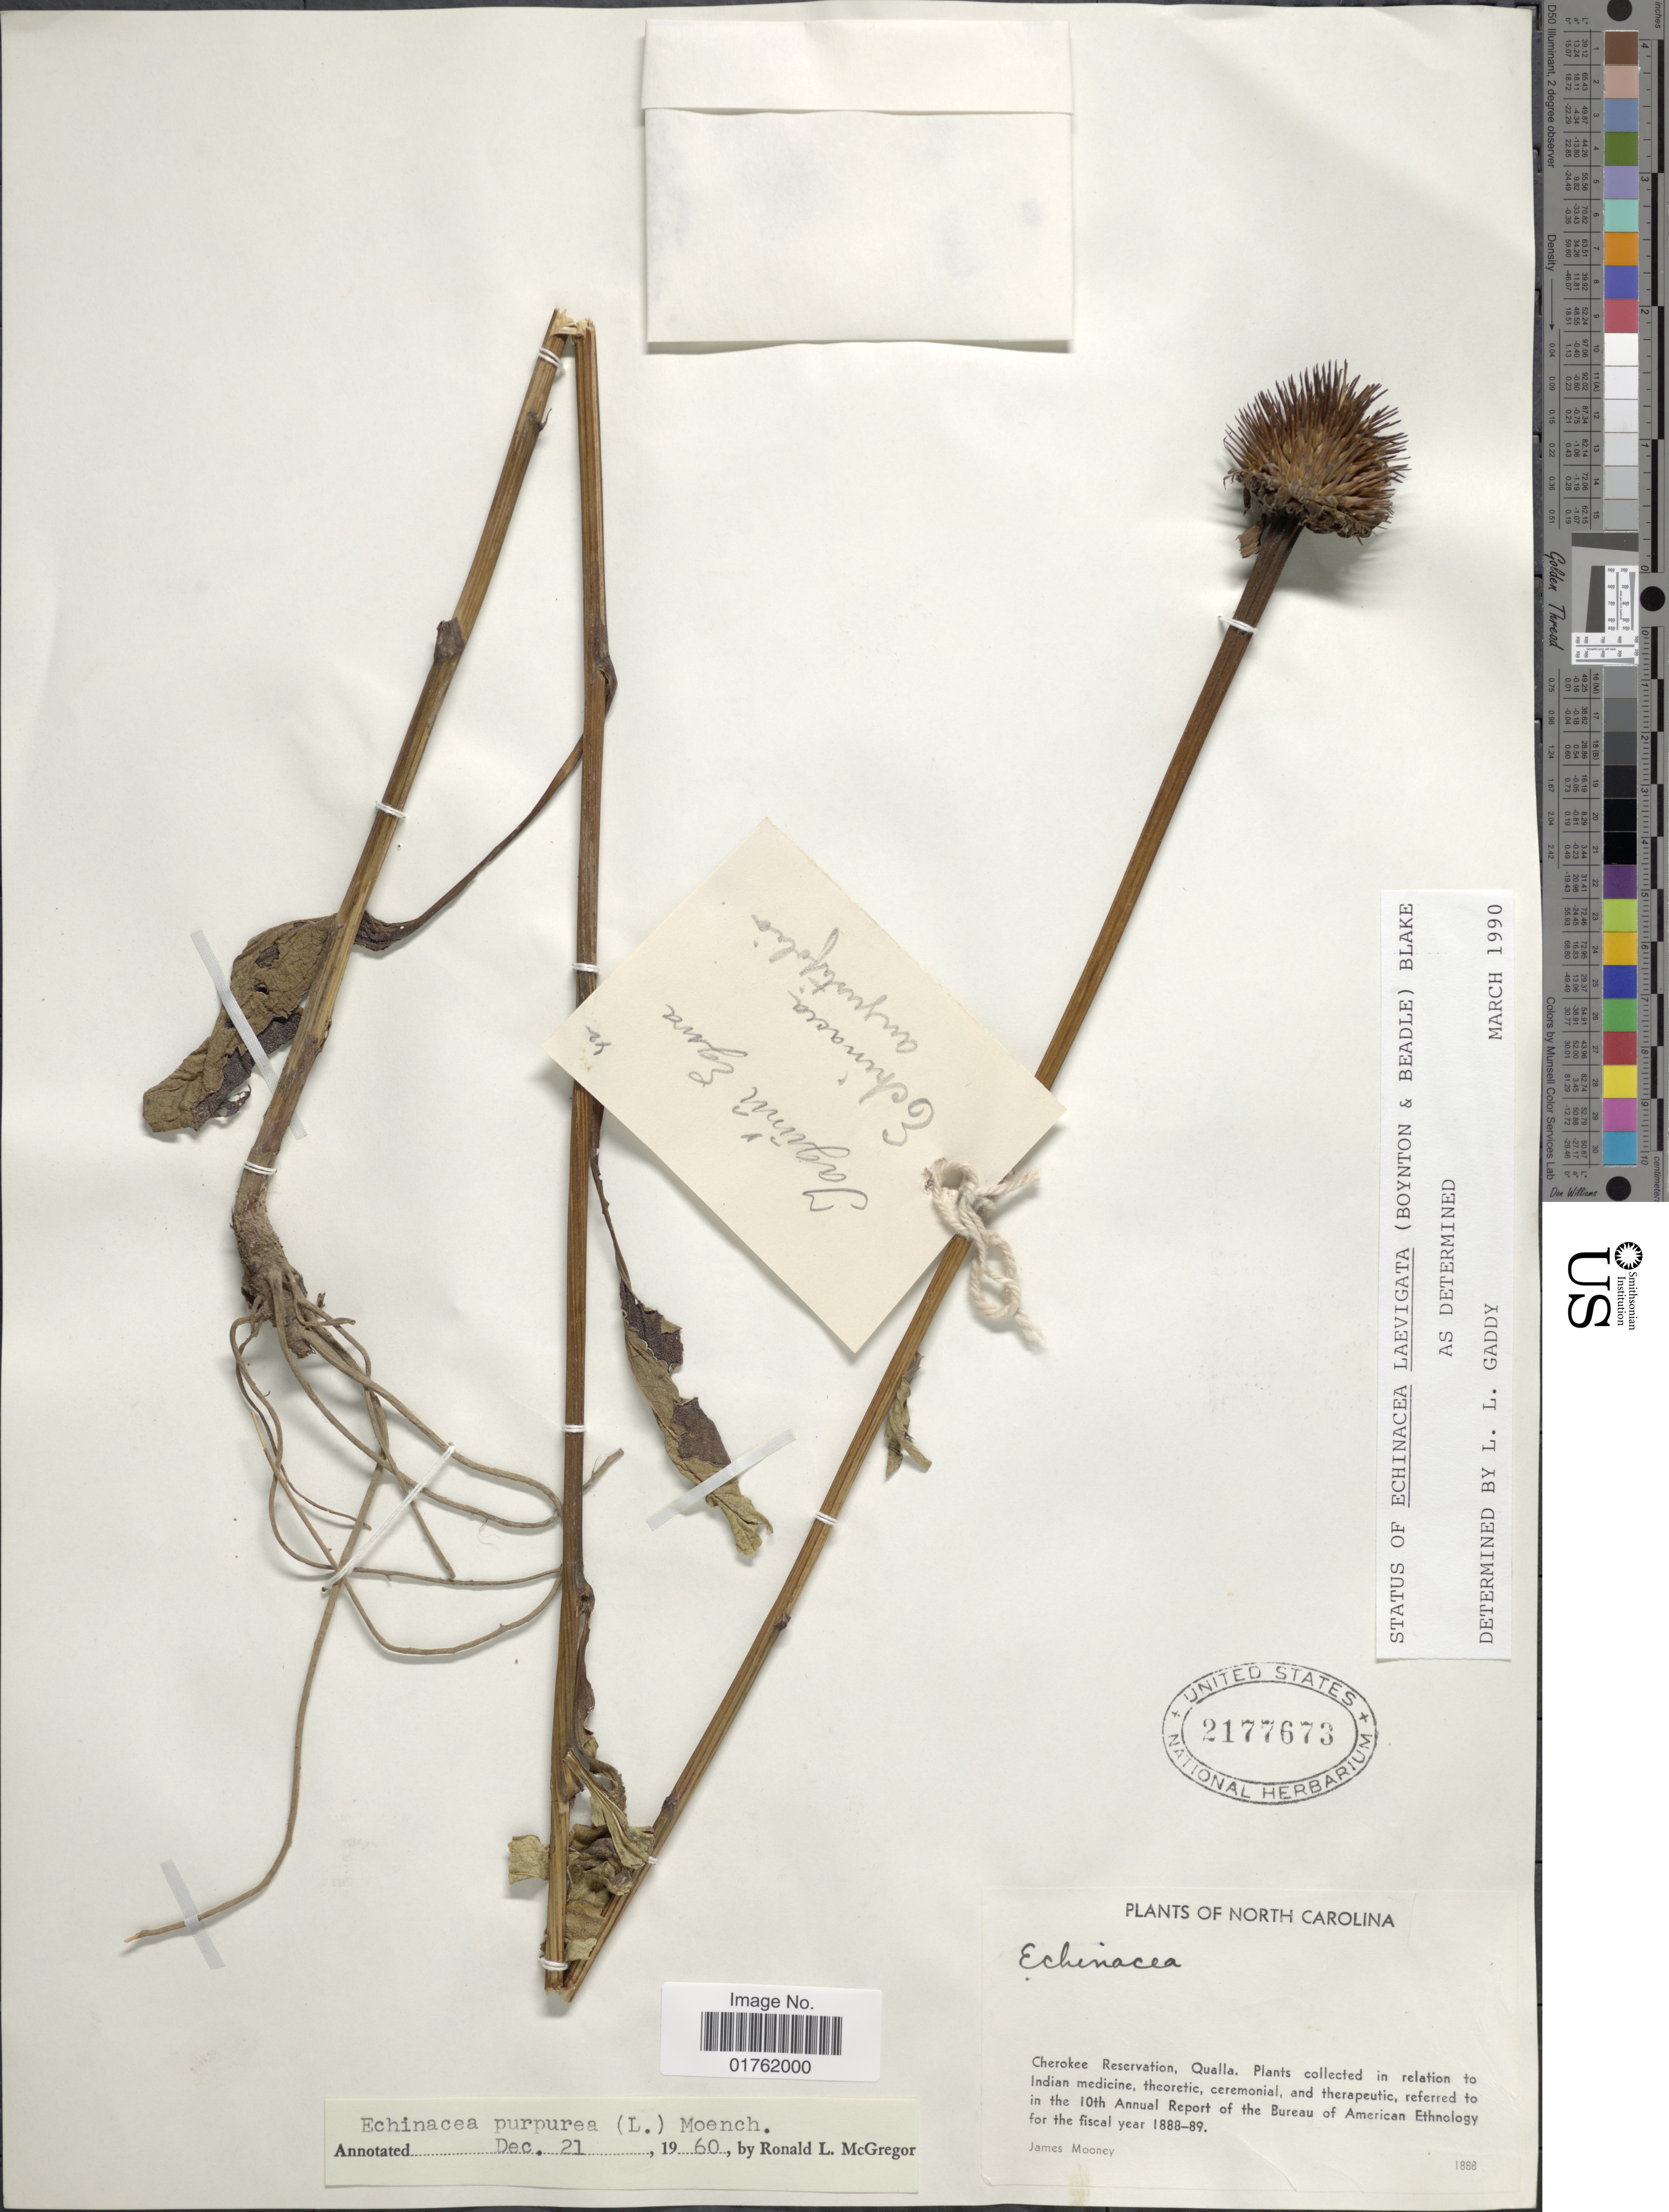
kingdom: Plantae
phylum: Tracheophyta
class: Magnoliopsida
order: Asterales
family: Asteraceae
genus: Echinacea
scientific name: Echinacea purpurea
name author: (L.) Moench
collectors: J. Mooney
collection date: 1888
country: United States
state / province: North Carolina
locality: Cherokee Reservation, Qualla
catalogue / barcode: US 2177673